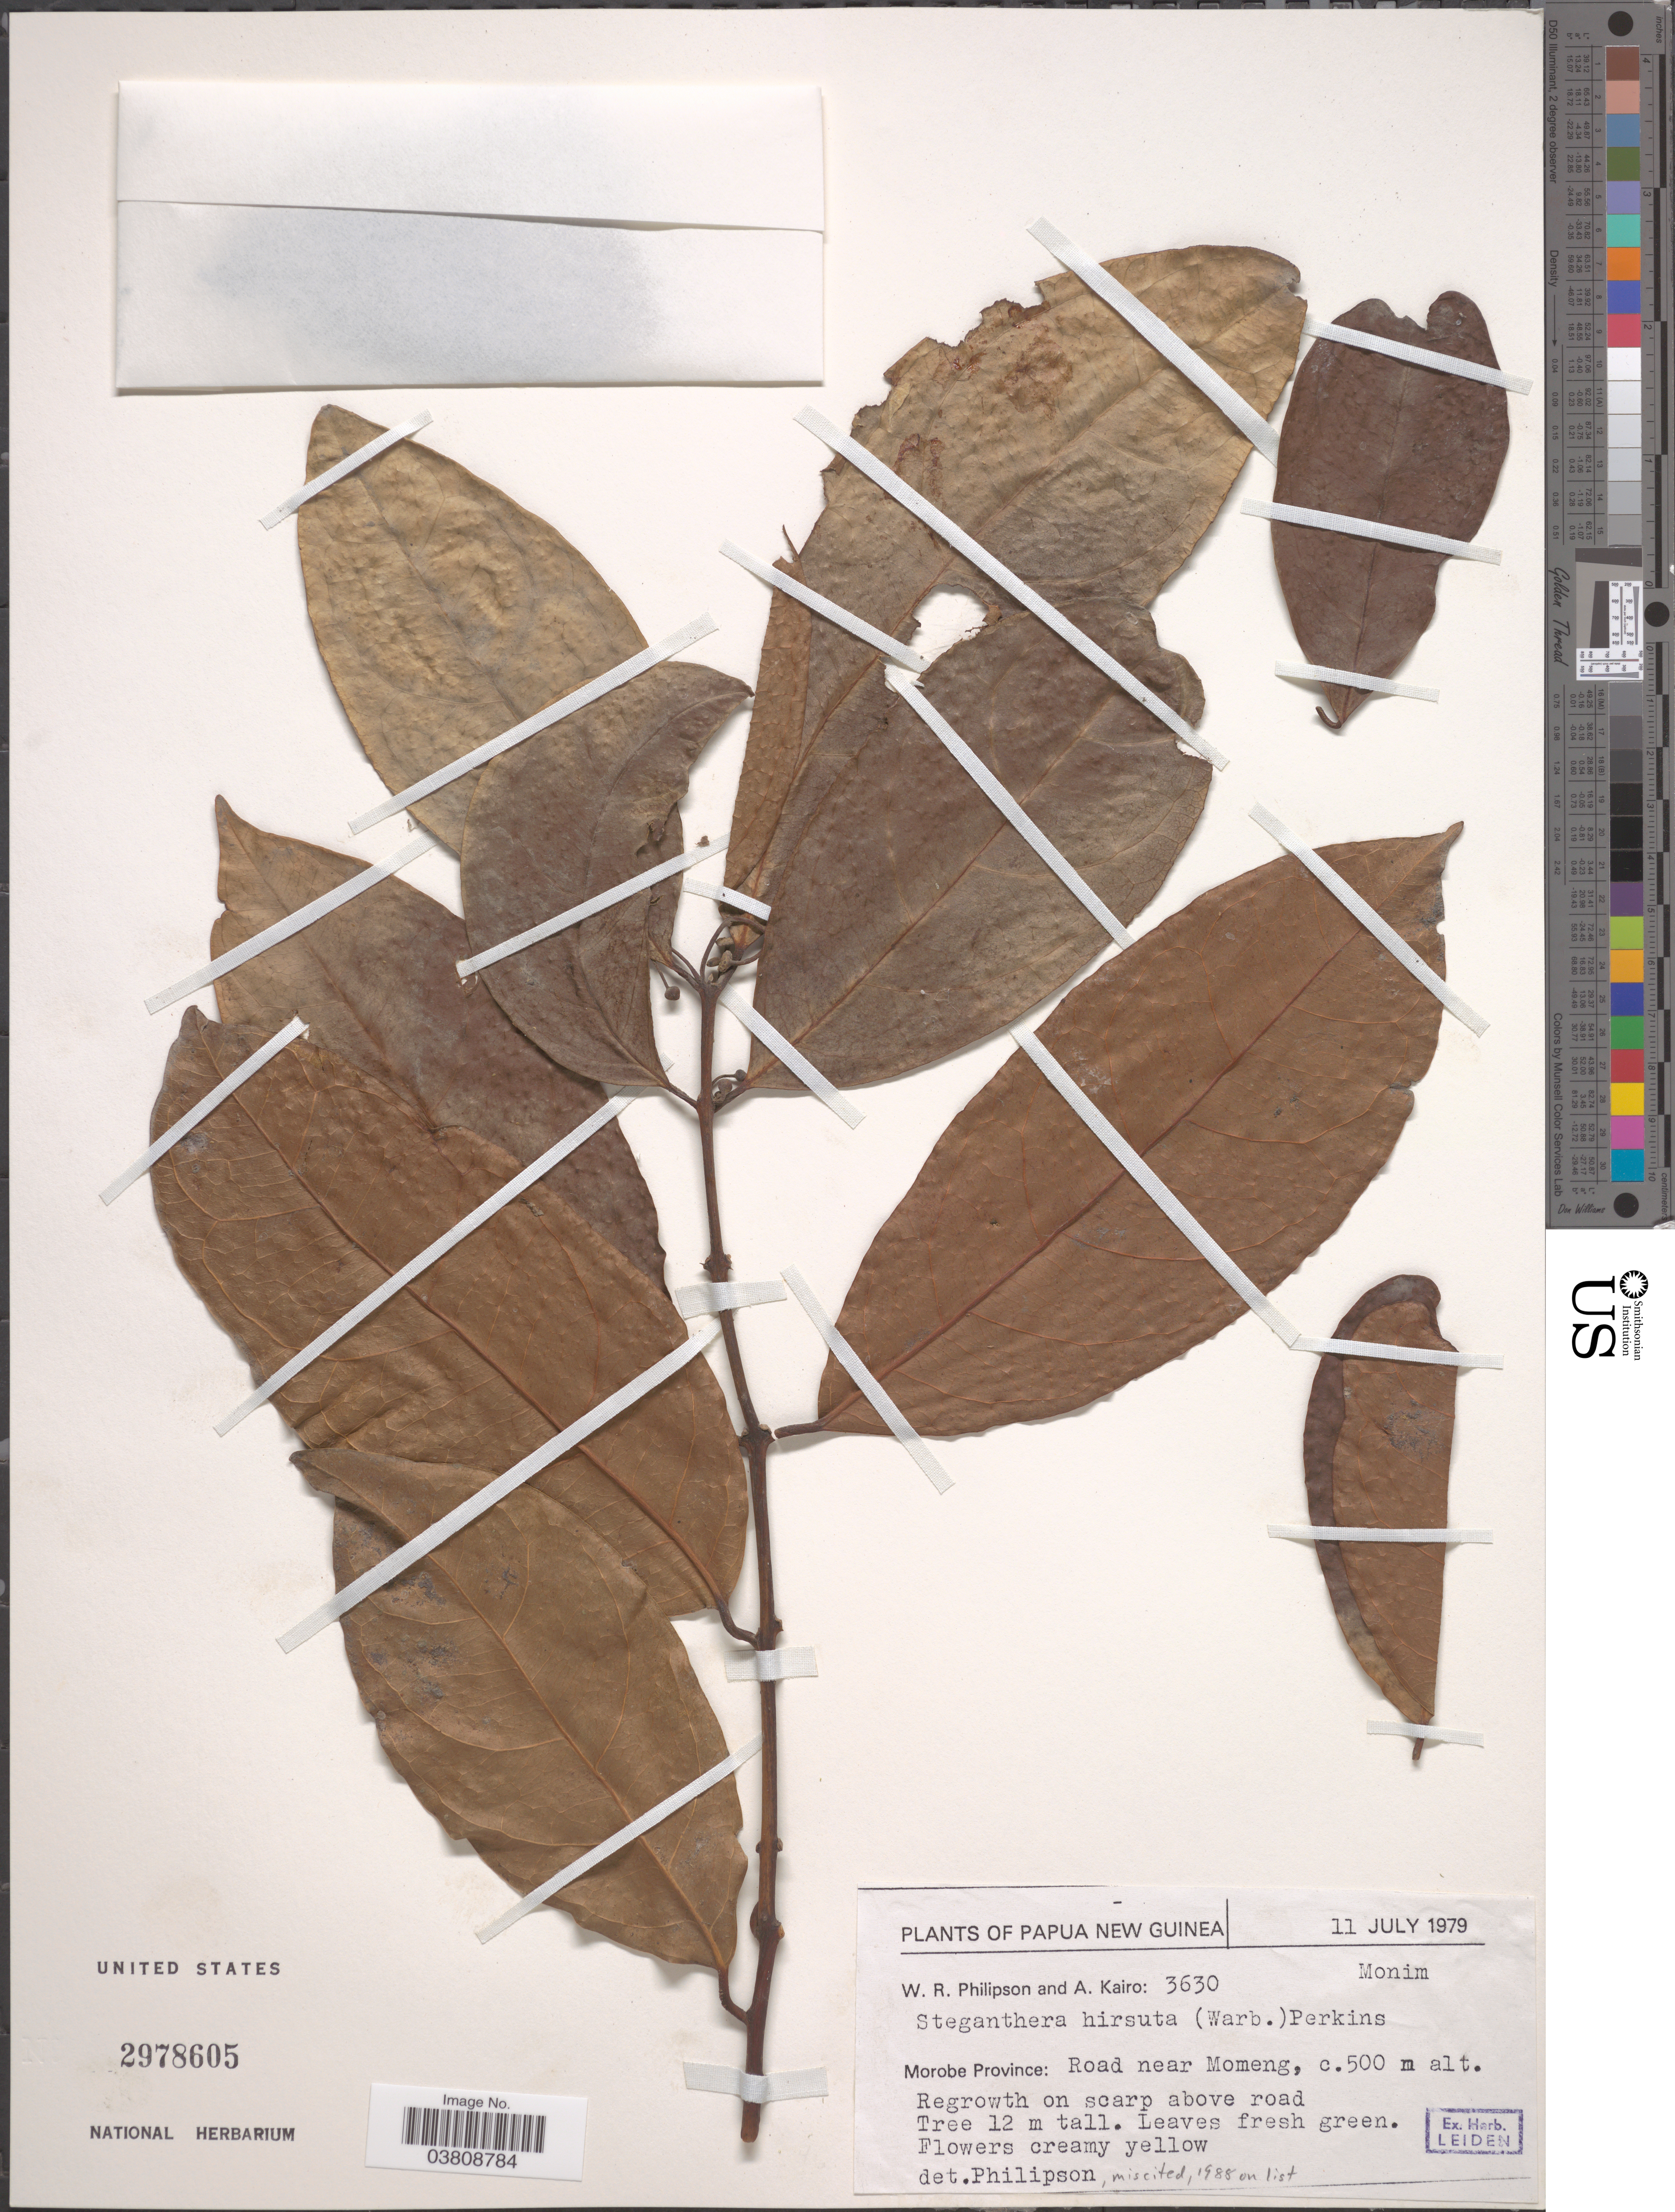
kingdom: Plantae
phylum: Tracheophyta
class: Magnoliopsida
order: Laurales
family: Monimiaceae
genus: Steganthera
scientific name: Steganthera hirsuta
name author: (Warb.) Perkins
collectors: W. R. Philipson & A. Kairo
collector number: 3630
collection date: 1979-07-11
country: Papua New Guinea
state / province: Morobe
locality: Road near Momeng.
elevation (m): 500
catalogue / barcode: US 2978605